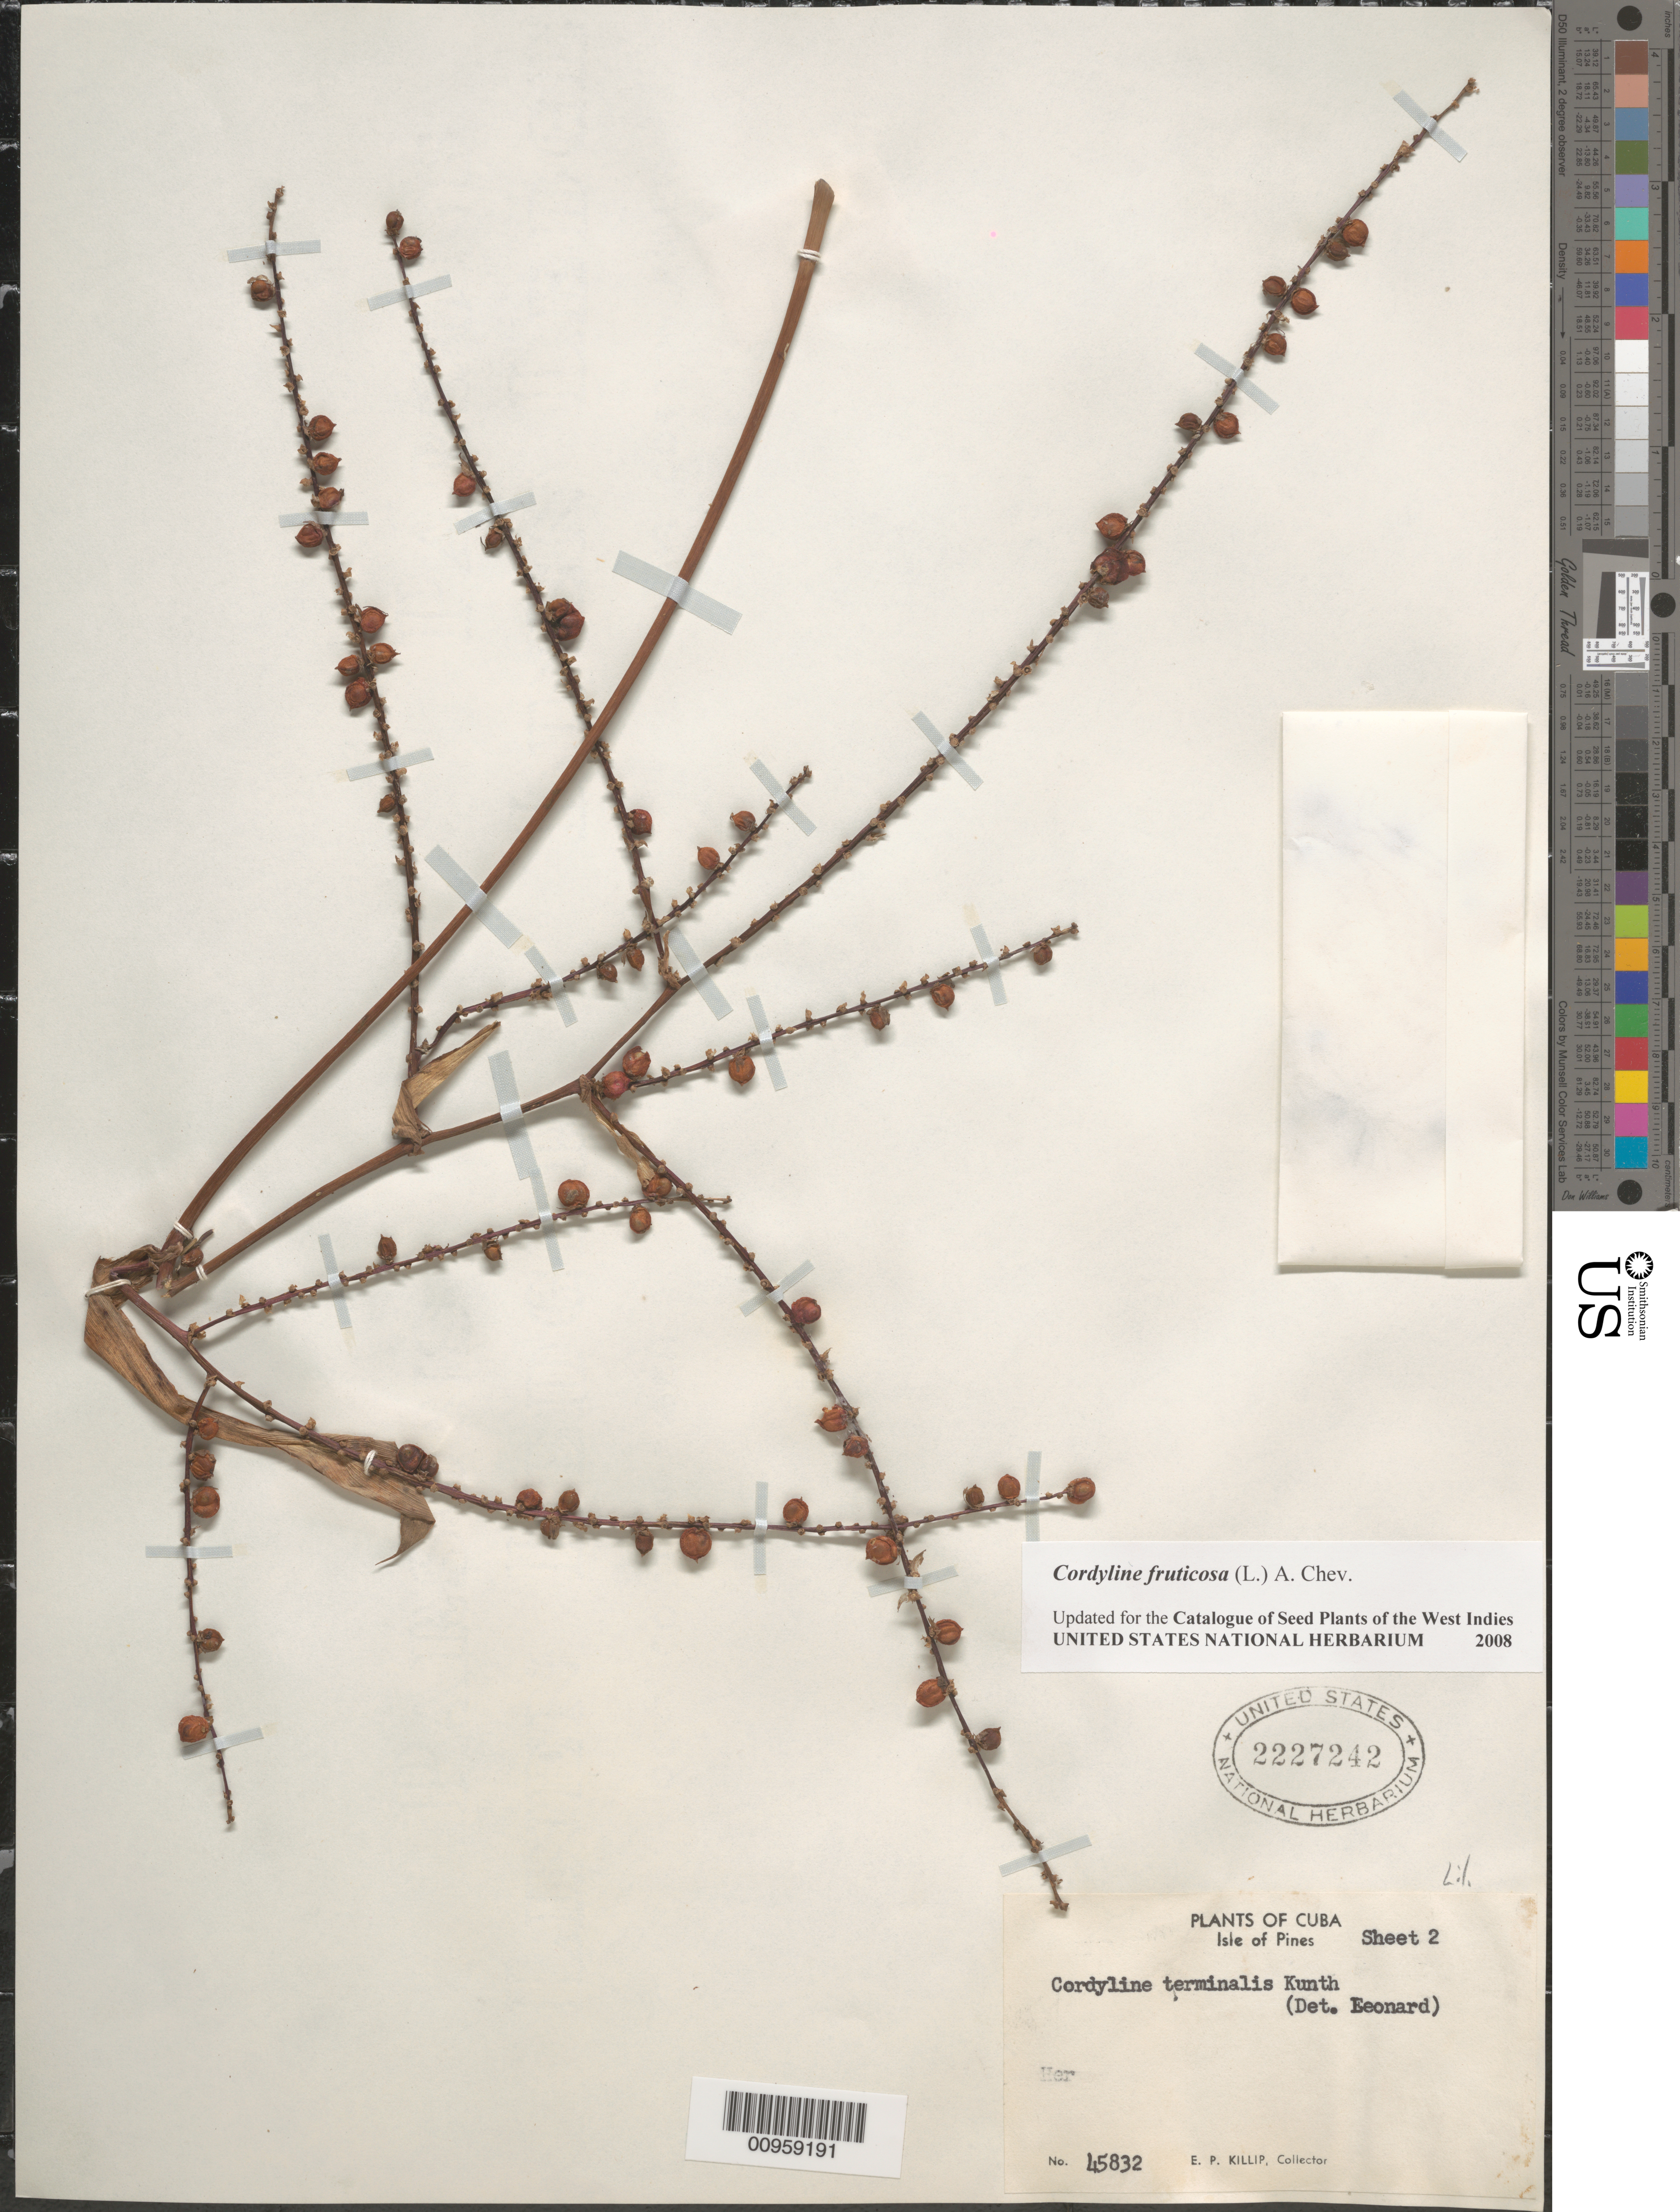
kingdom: Plantae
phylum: Tracheophyta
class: Liliopsida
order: Asparagales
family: Asparagaceae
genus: Cordyline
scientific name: Cordyline fruticosa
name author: (L.) A. Chev.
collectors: E. P. Killip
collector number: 45832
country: Cuba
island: Isla de la Juventud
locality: Isle of Pines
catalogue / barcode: US 2227242